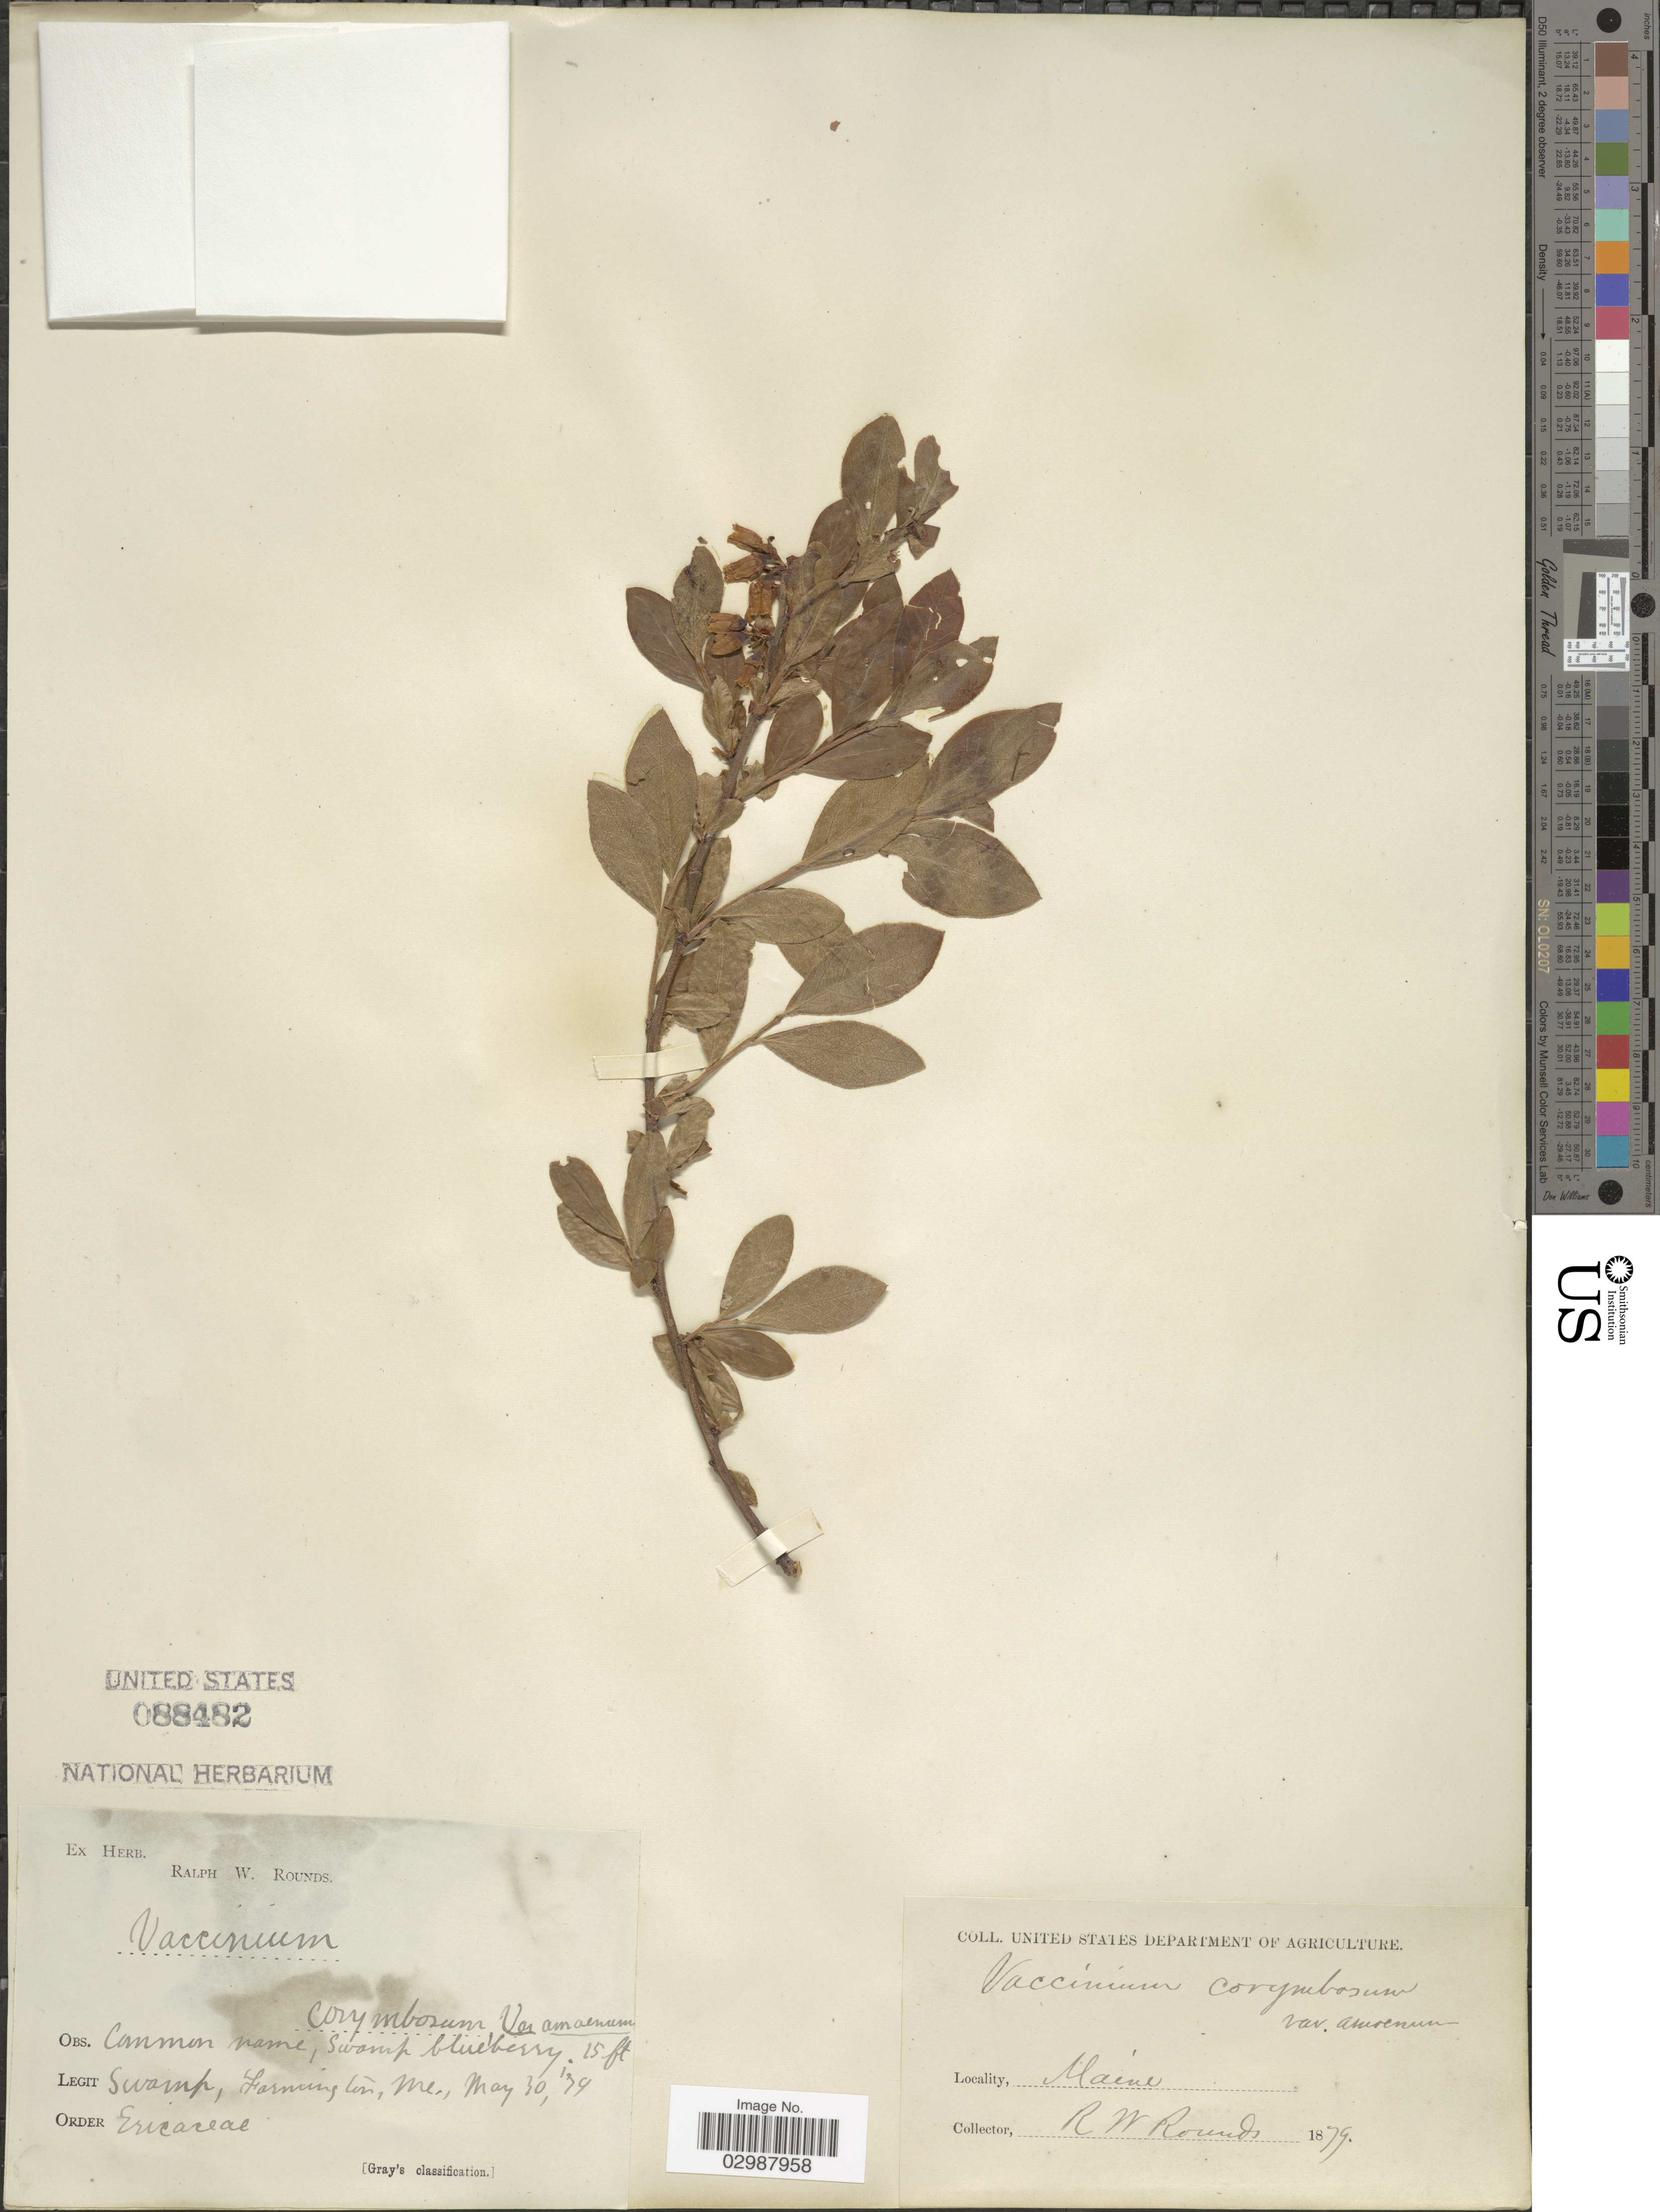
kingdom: Plantae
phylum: Tracheophyta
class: Magnoliopsida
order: Ericales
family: Ericaceae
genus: Vaccinium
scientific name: Vaccinium corymbosum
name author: L.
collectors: R. Rounds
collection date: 1879-05-30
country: United States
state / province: Maine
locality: Swamp, Farmington.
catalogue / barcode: US 88482